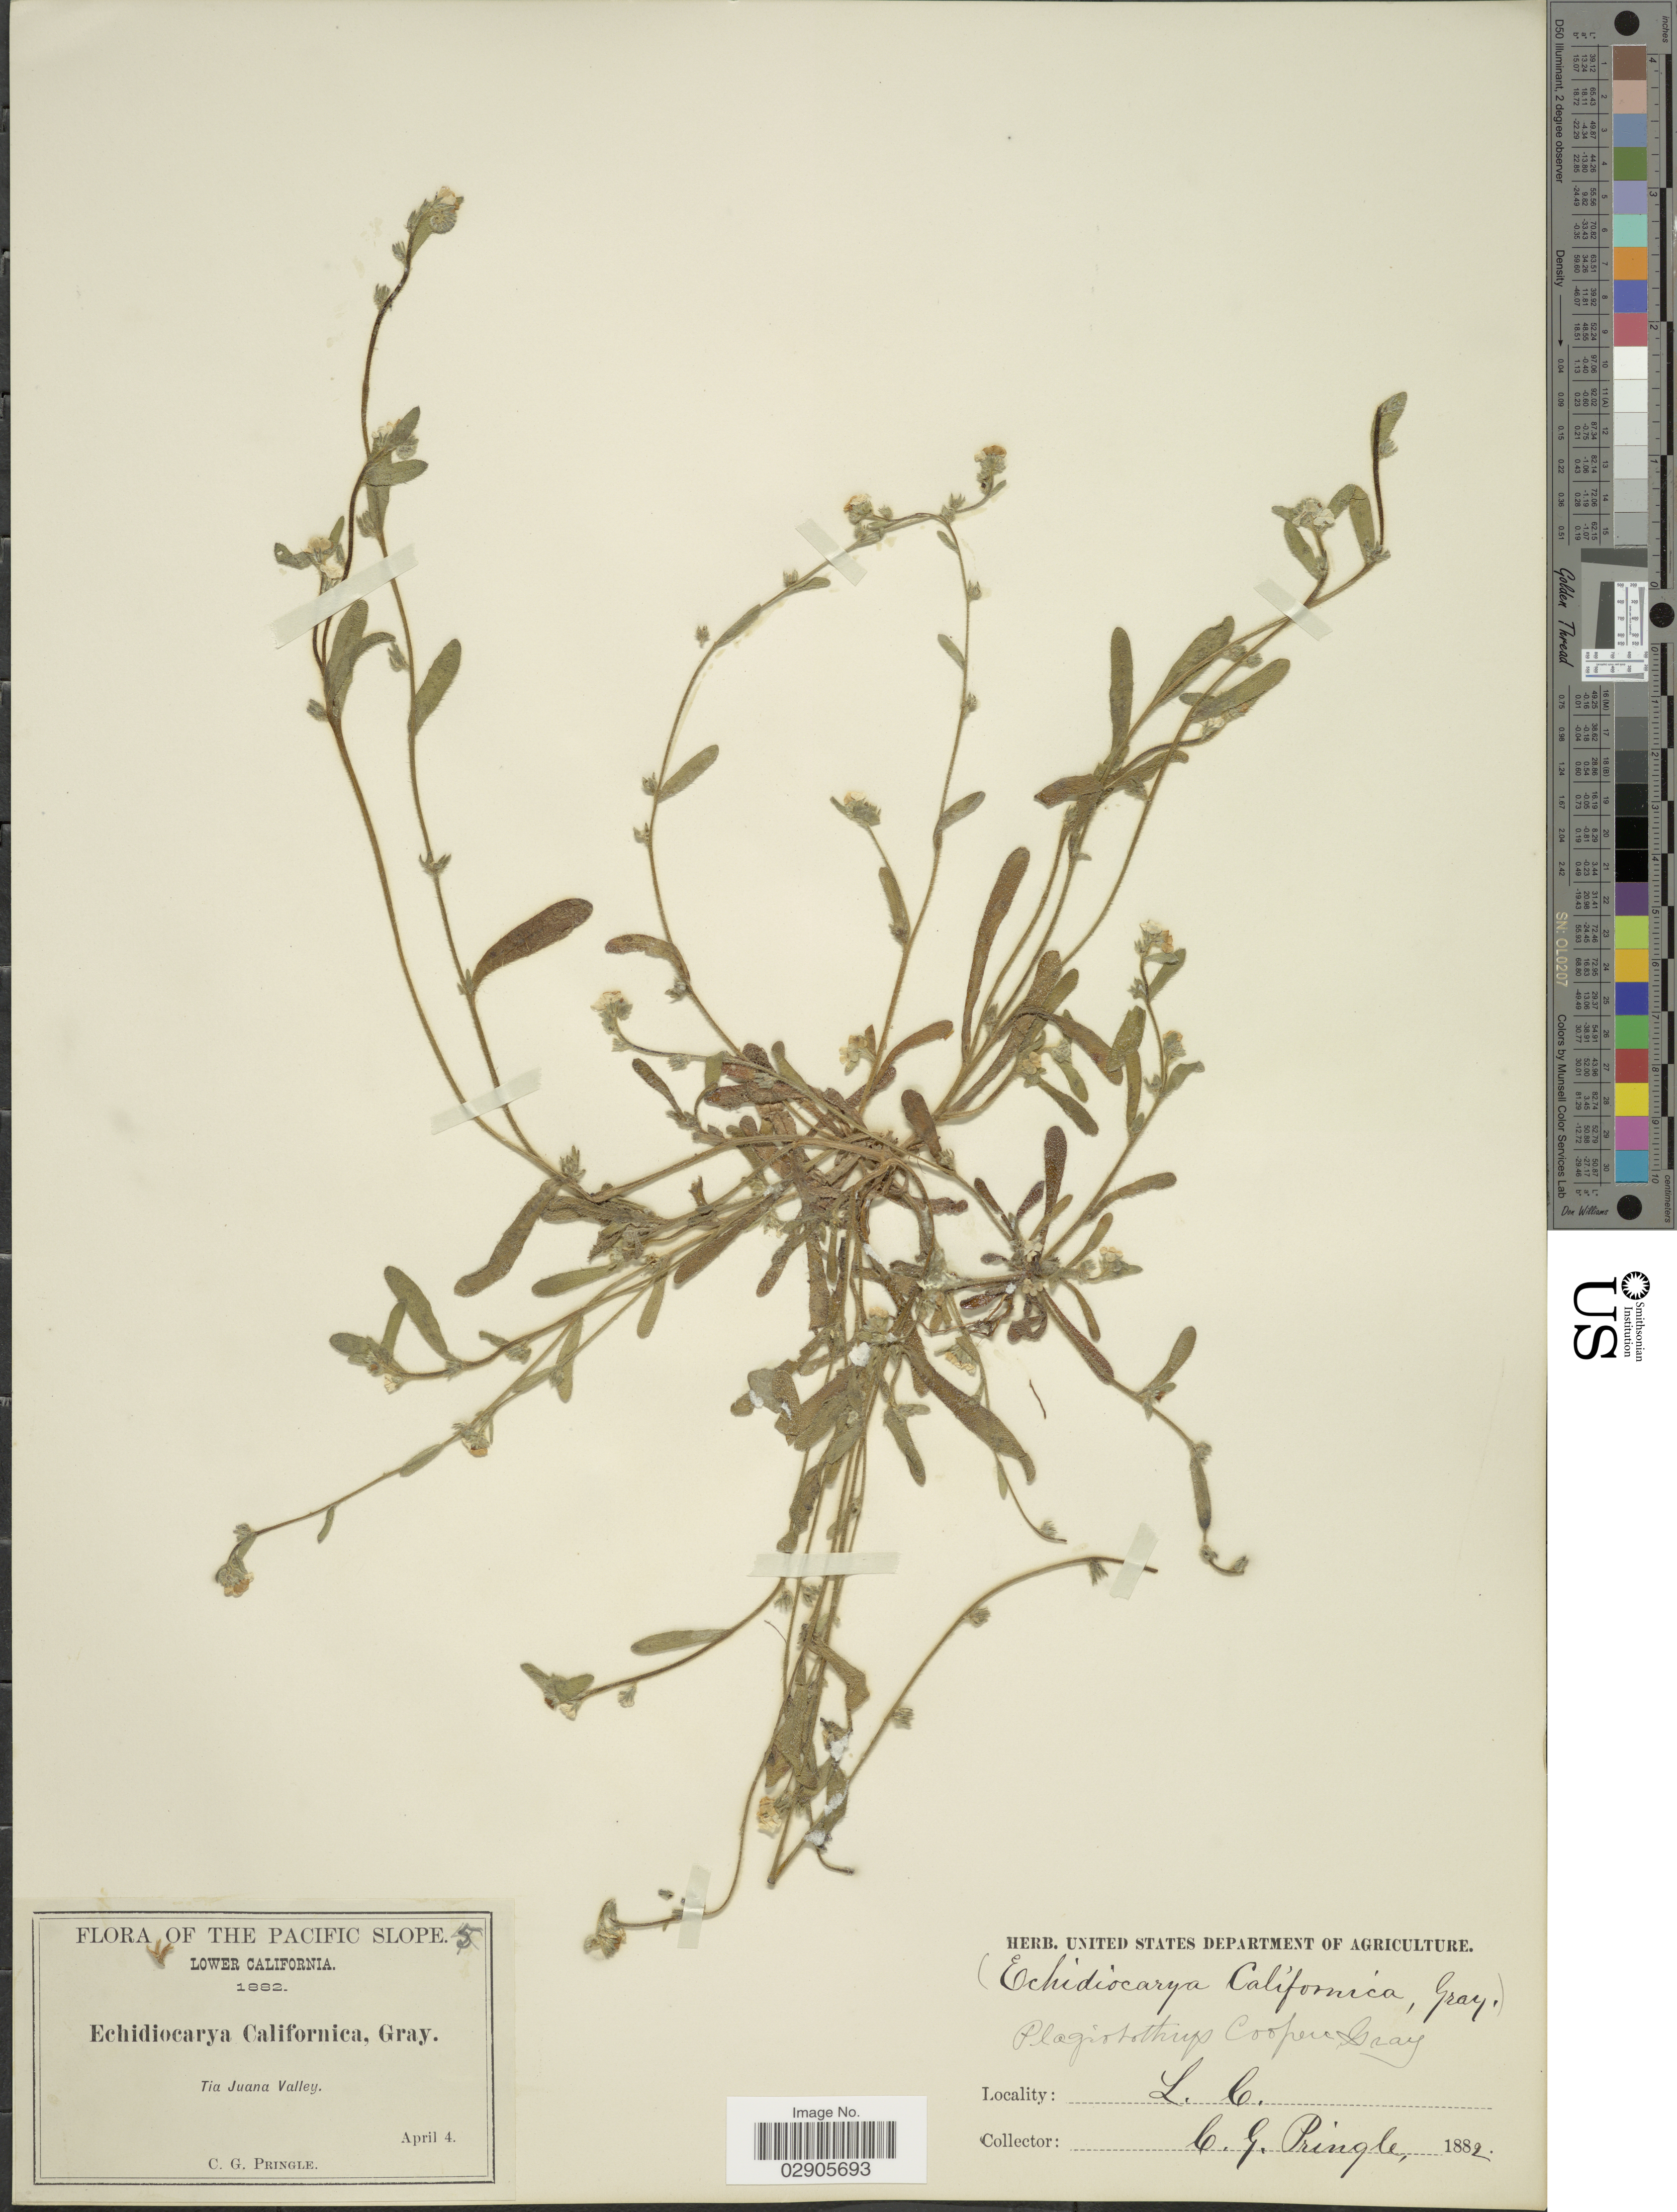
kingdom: Plantae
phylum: Tracheophyta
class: Magnoliopsida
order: Boraginales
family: Boraginaceae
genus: Plagiobothrys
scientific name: Plagiobothrys cooperi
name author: A. Gray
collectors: C. G. Pringle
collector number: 5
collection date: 1882-04-04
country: United States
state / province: California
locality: The Pacific Slope. Lower California. Tia Juana Valley.